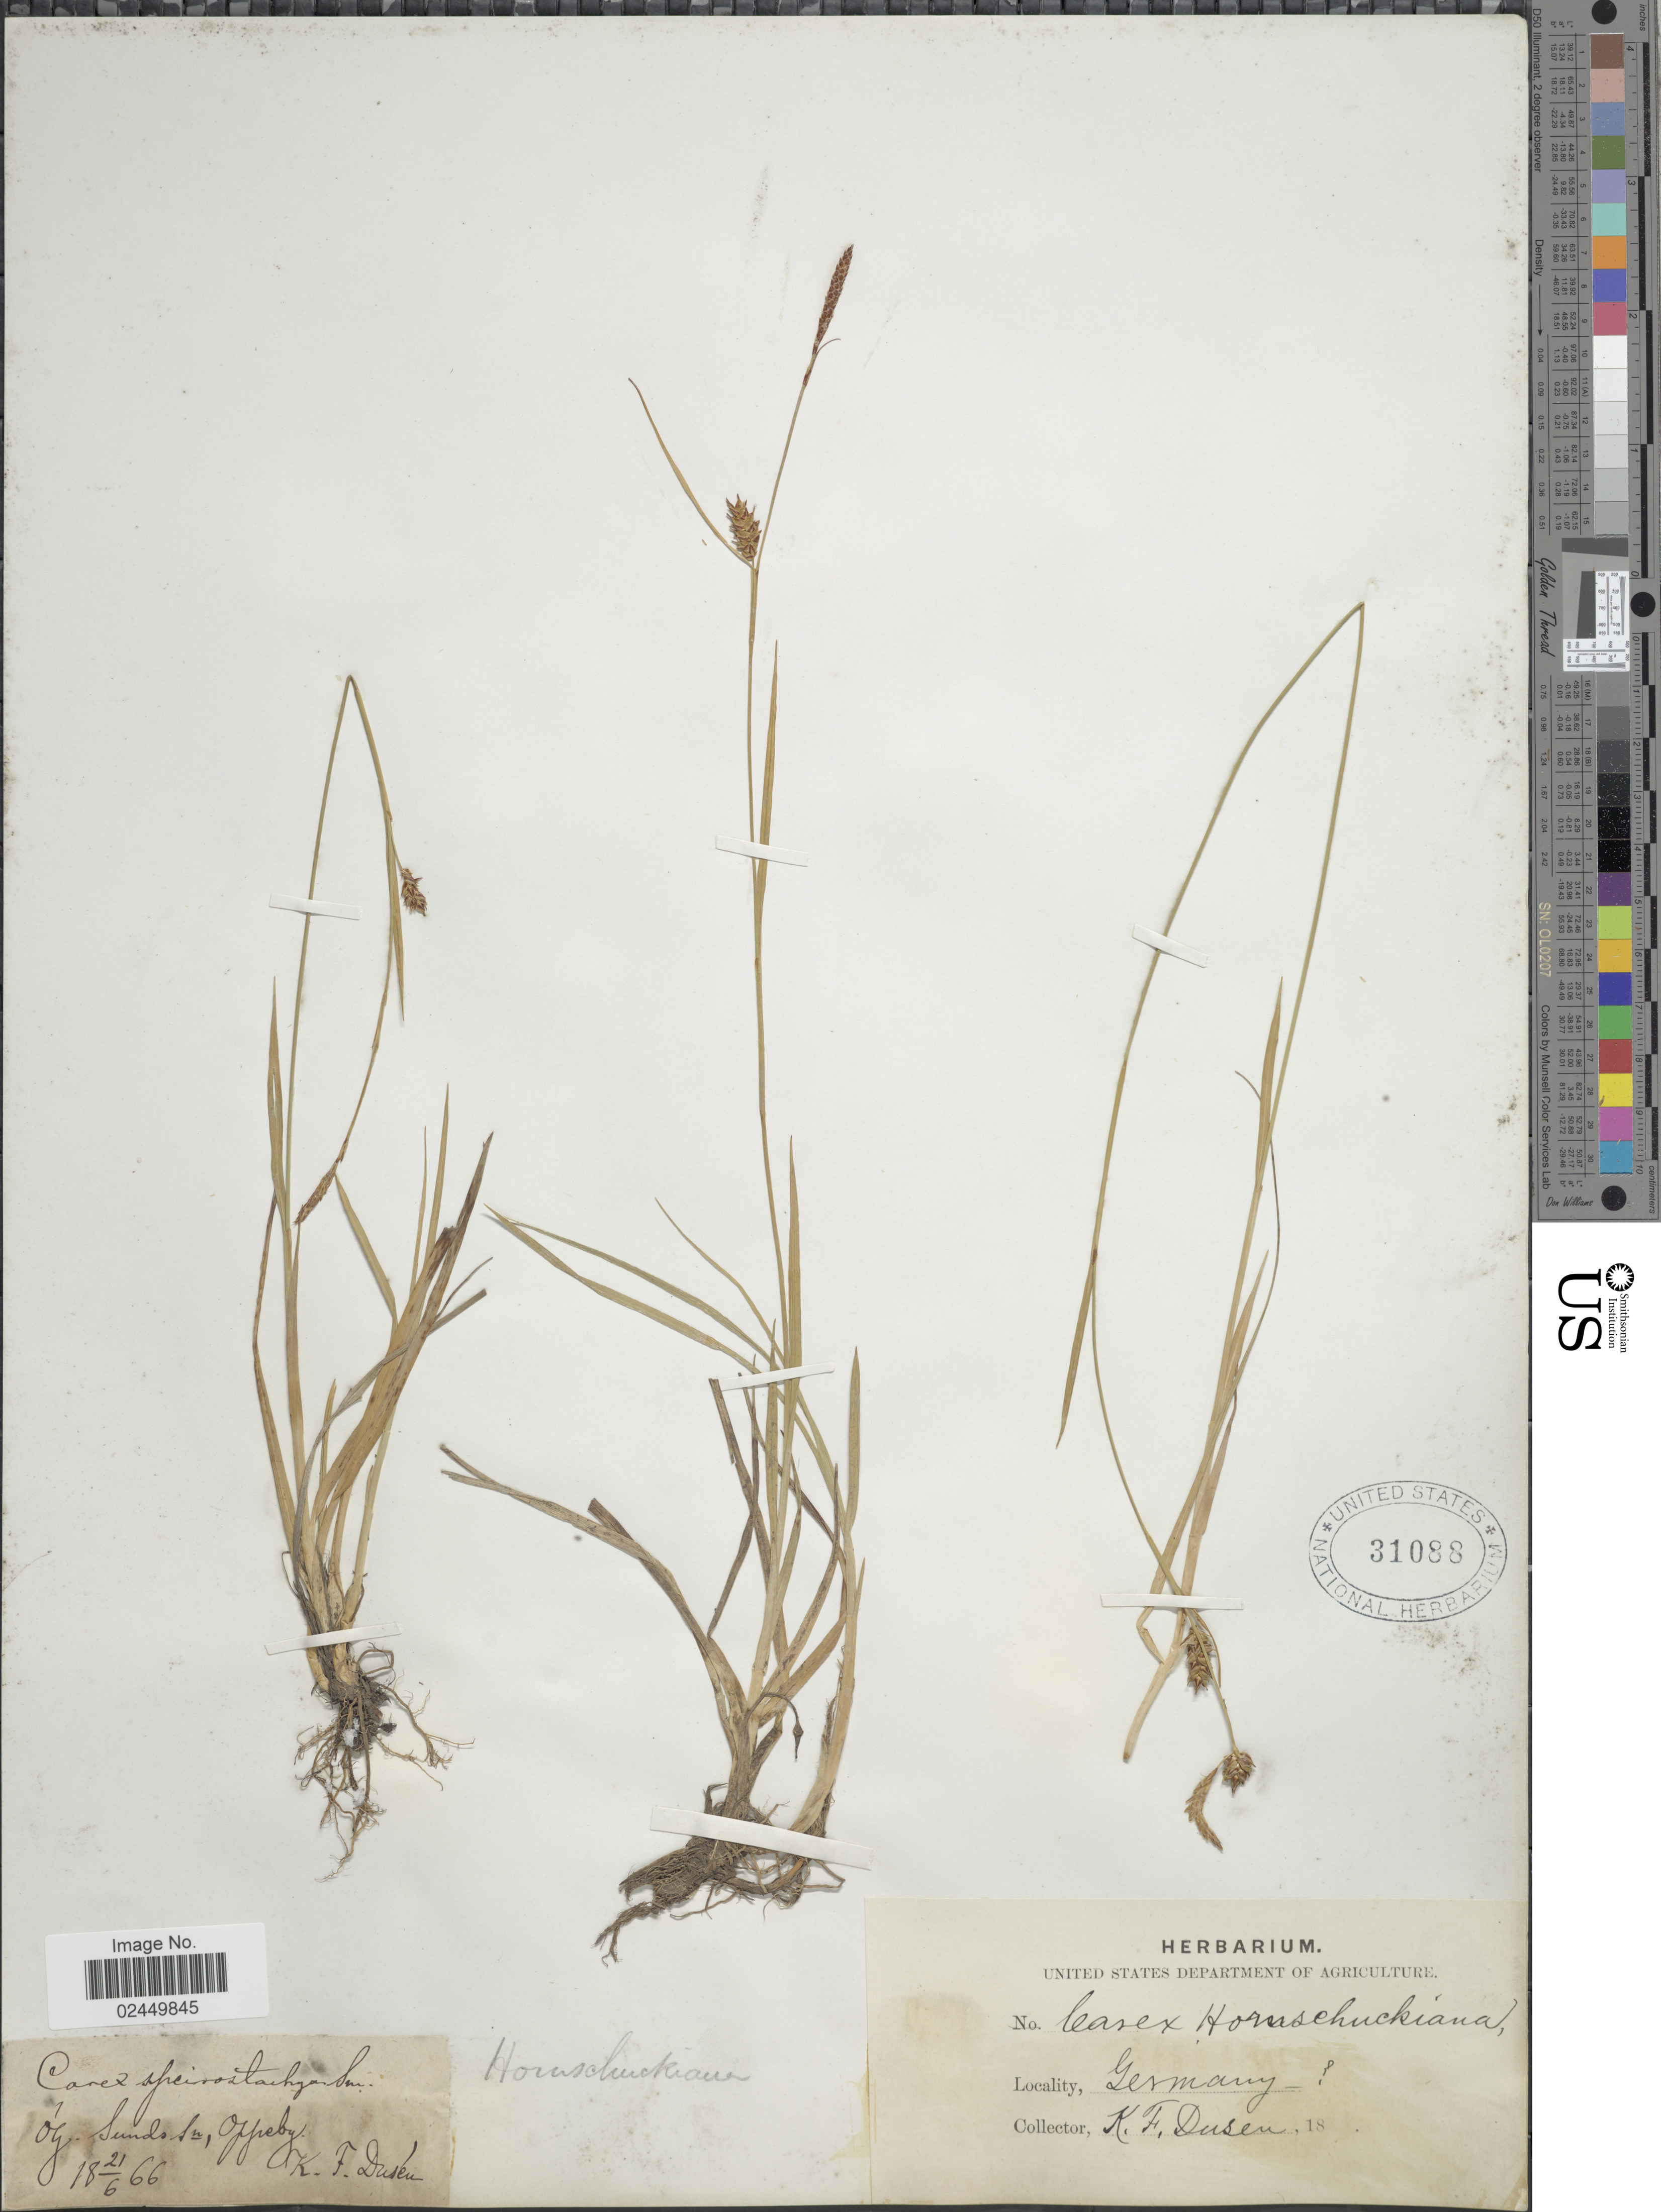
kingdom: Plantae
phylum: Tracheophyta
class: Liliopsida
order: Poales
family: Cyperaceae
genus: Carex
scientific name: Carex hostiana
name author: DC.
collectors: K. Dusén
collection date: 1866-06-21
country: Sweden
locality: Og. Sunds sn Oppeby.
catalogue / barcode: US 31088